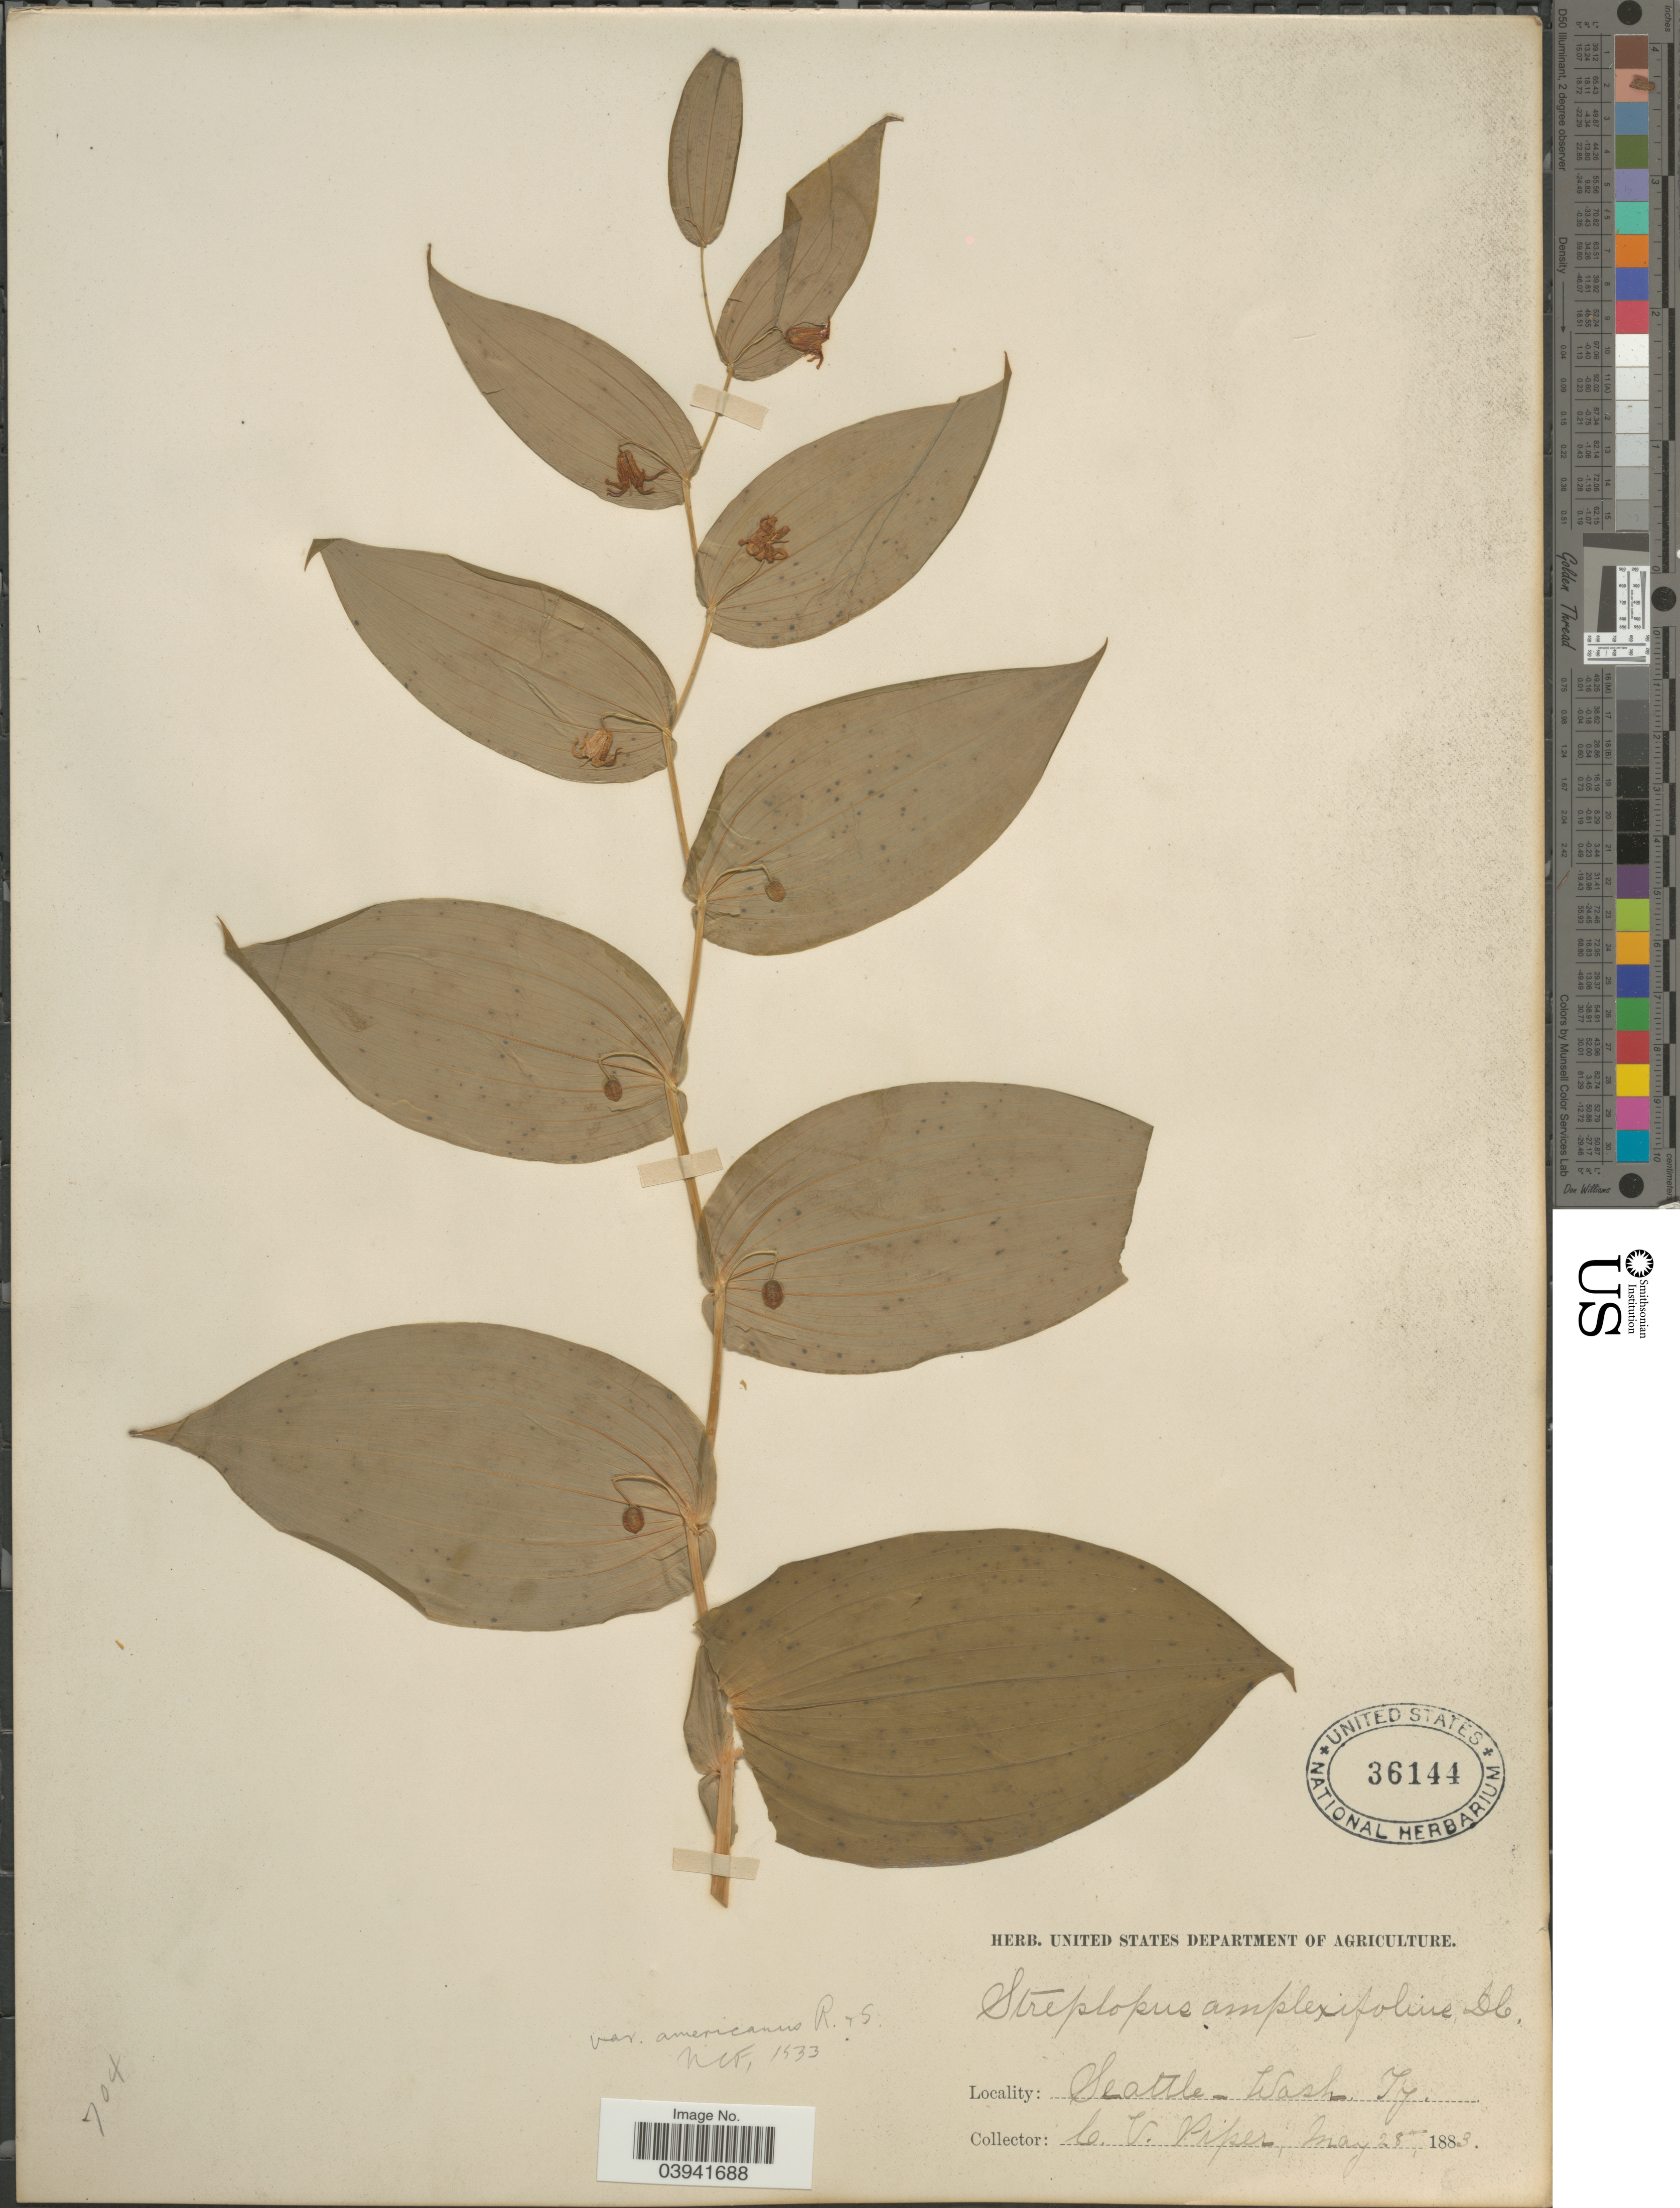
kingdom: Plantae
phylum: Tracheophyta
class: Liliopsida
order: Liliales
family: Liliaceae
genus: Streptopus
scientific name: Streptopus amplexifolius var. americanus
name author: Schult. & Schult. f.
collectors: C. V. Piper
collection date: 1883-05-25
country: United States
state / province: Washington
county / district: King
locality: Seattle.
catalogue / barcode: US 36144